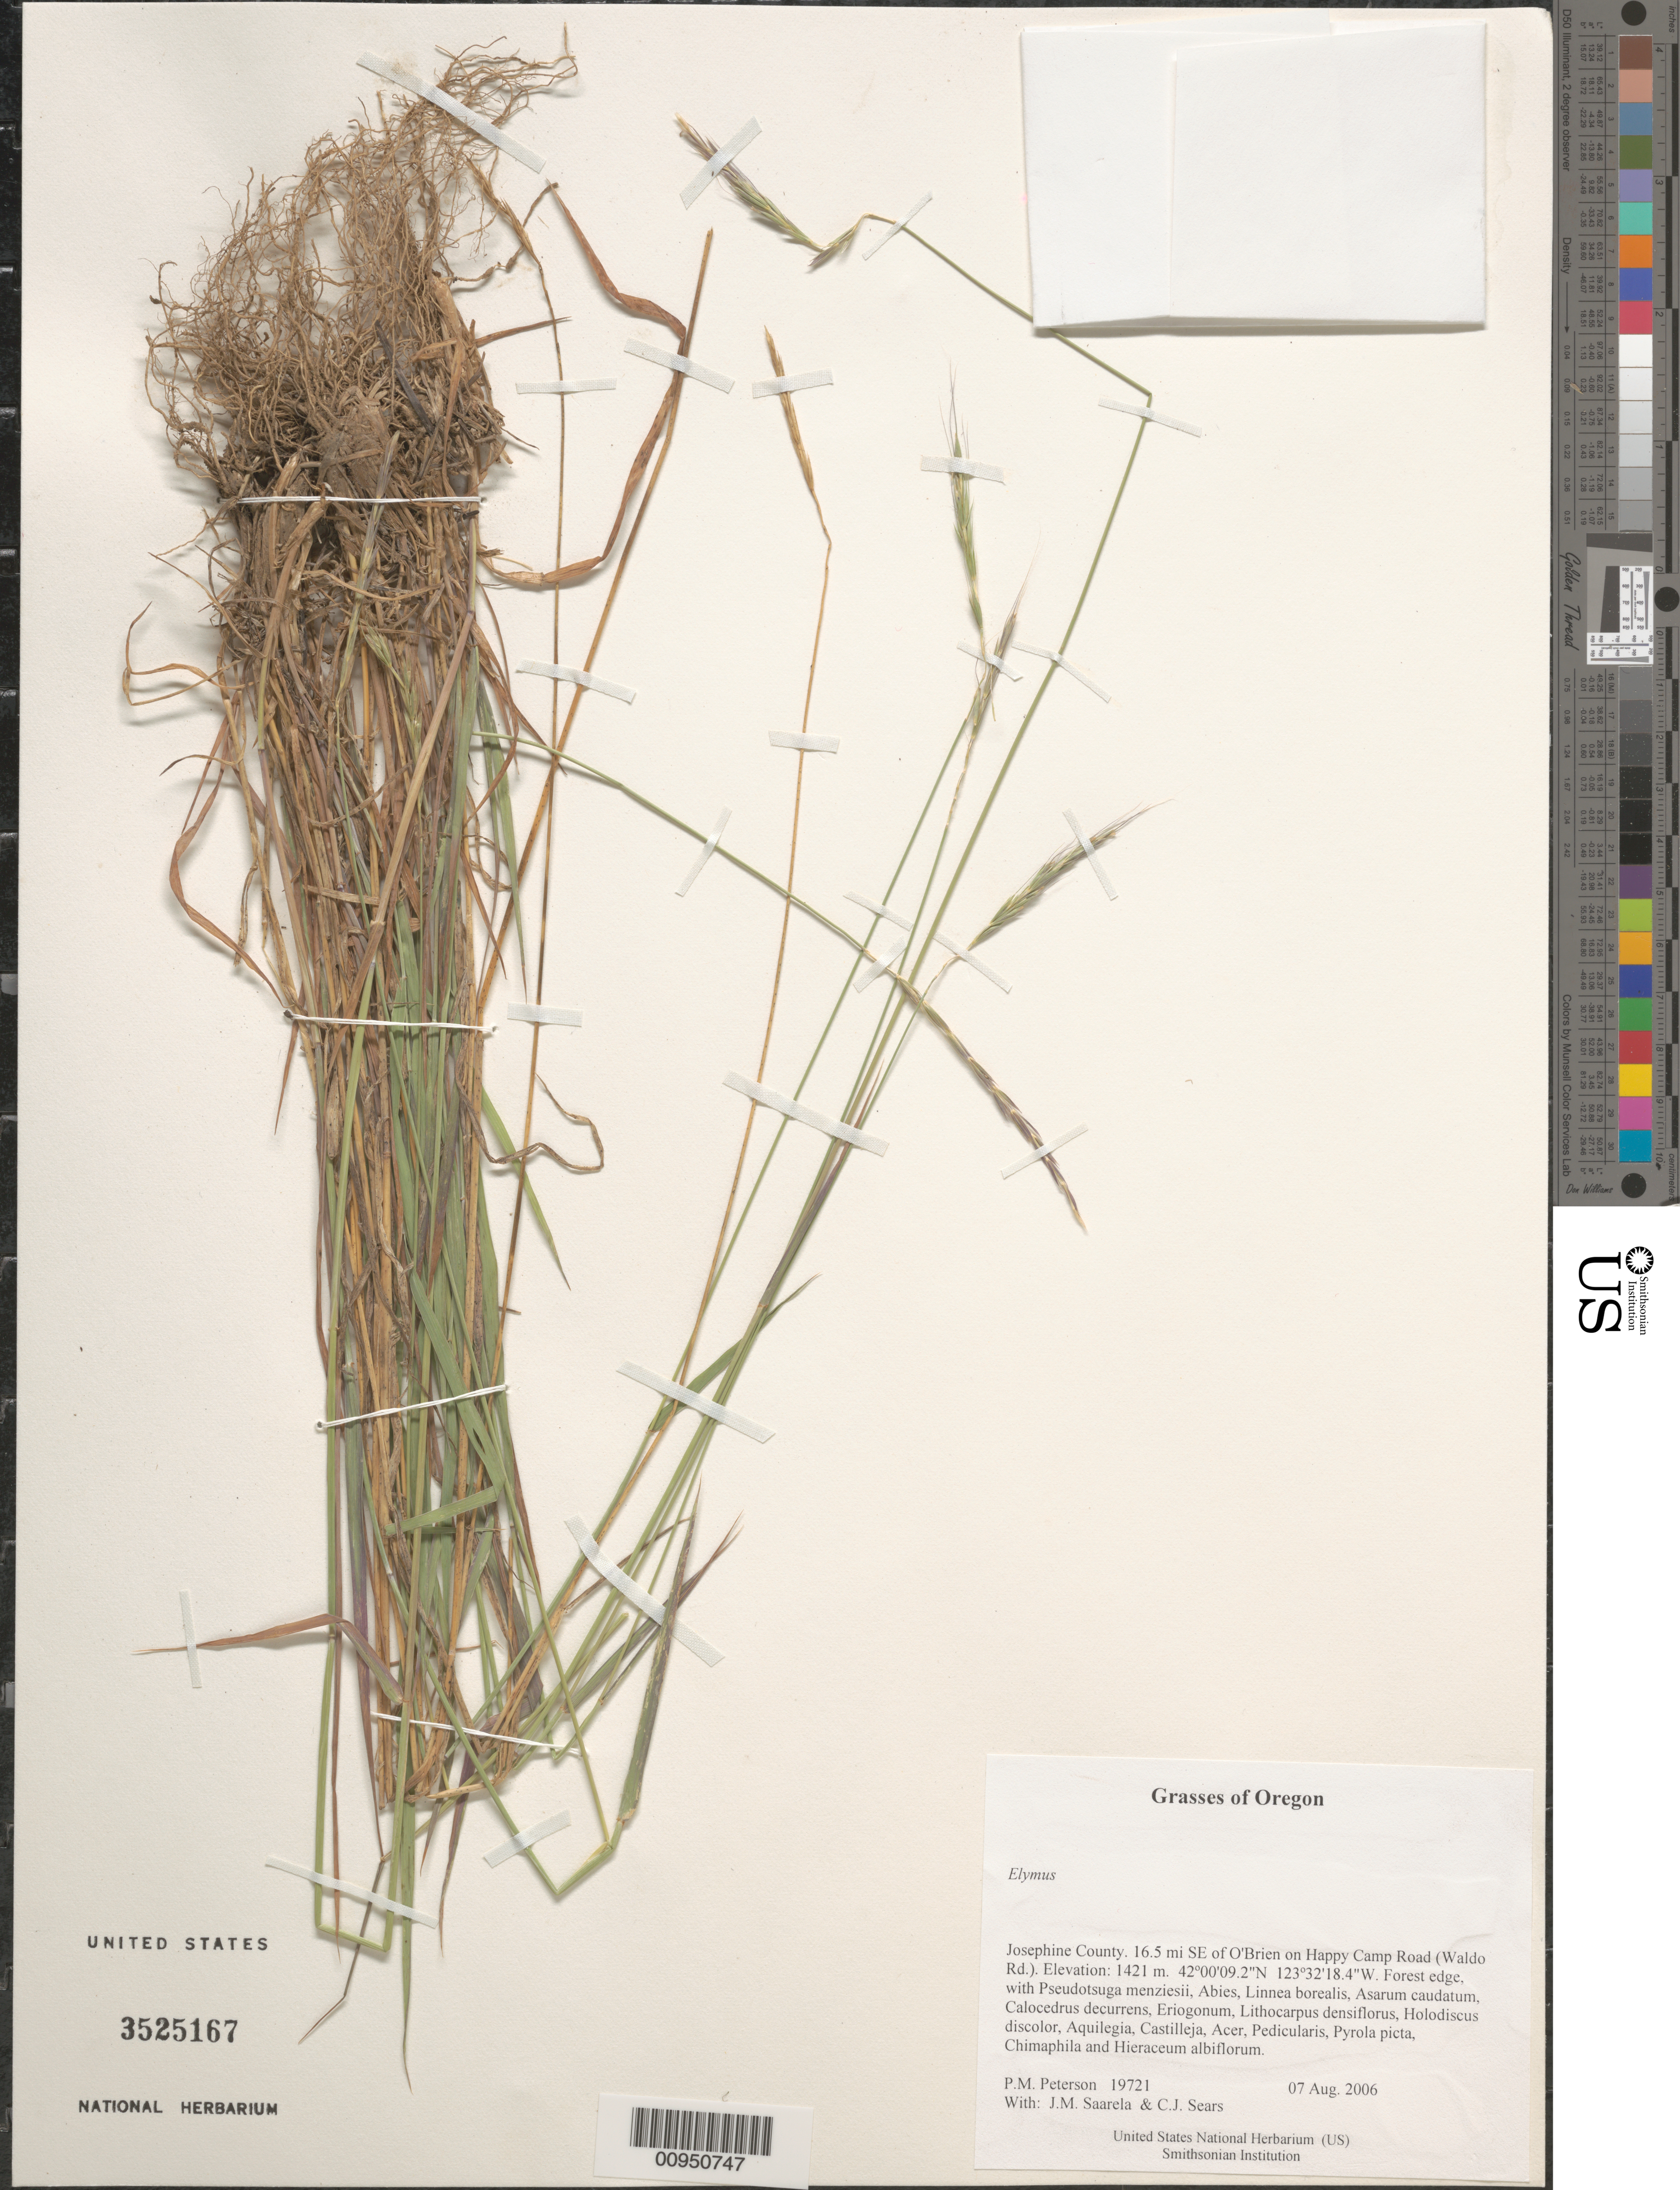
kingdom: Plantae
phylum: Tracheophyta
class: Liliopsida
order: Poales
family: Poaceae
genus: Elymus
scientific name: Elymus sp.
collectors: P. M. Peterson, J. Saarela & C. Sears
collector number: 19721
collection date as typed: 07 Aug 2006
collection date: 2006-08-07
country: United States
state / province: Oregon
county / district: Josephine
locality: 16.5 mi SE of O'Brien on Happy Camp Road (Waldo Rd.).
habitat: Forest edge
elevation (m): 1421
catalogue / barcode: US 3525167